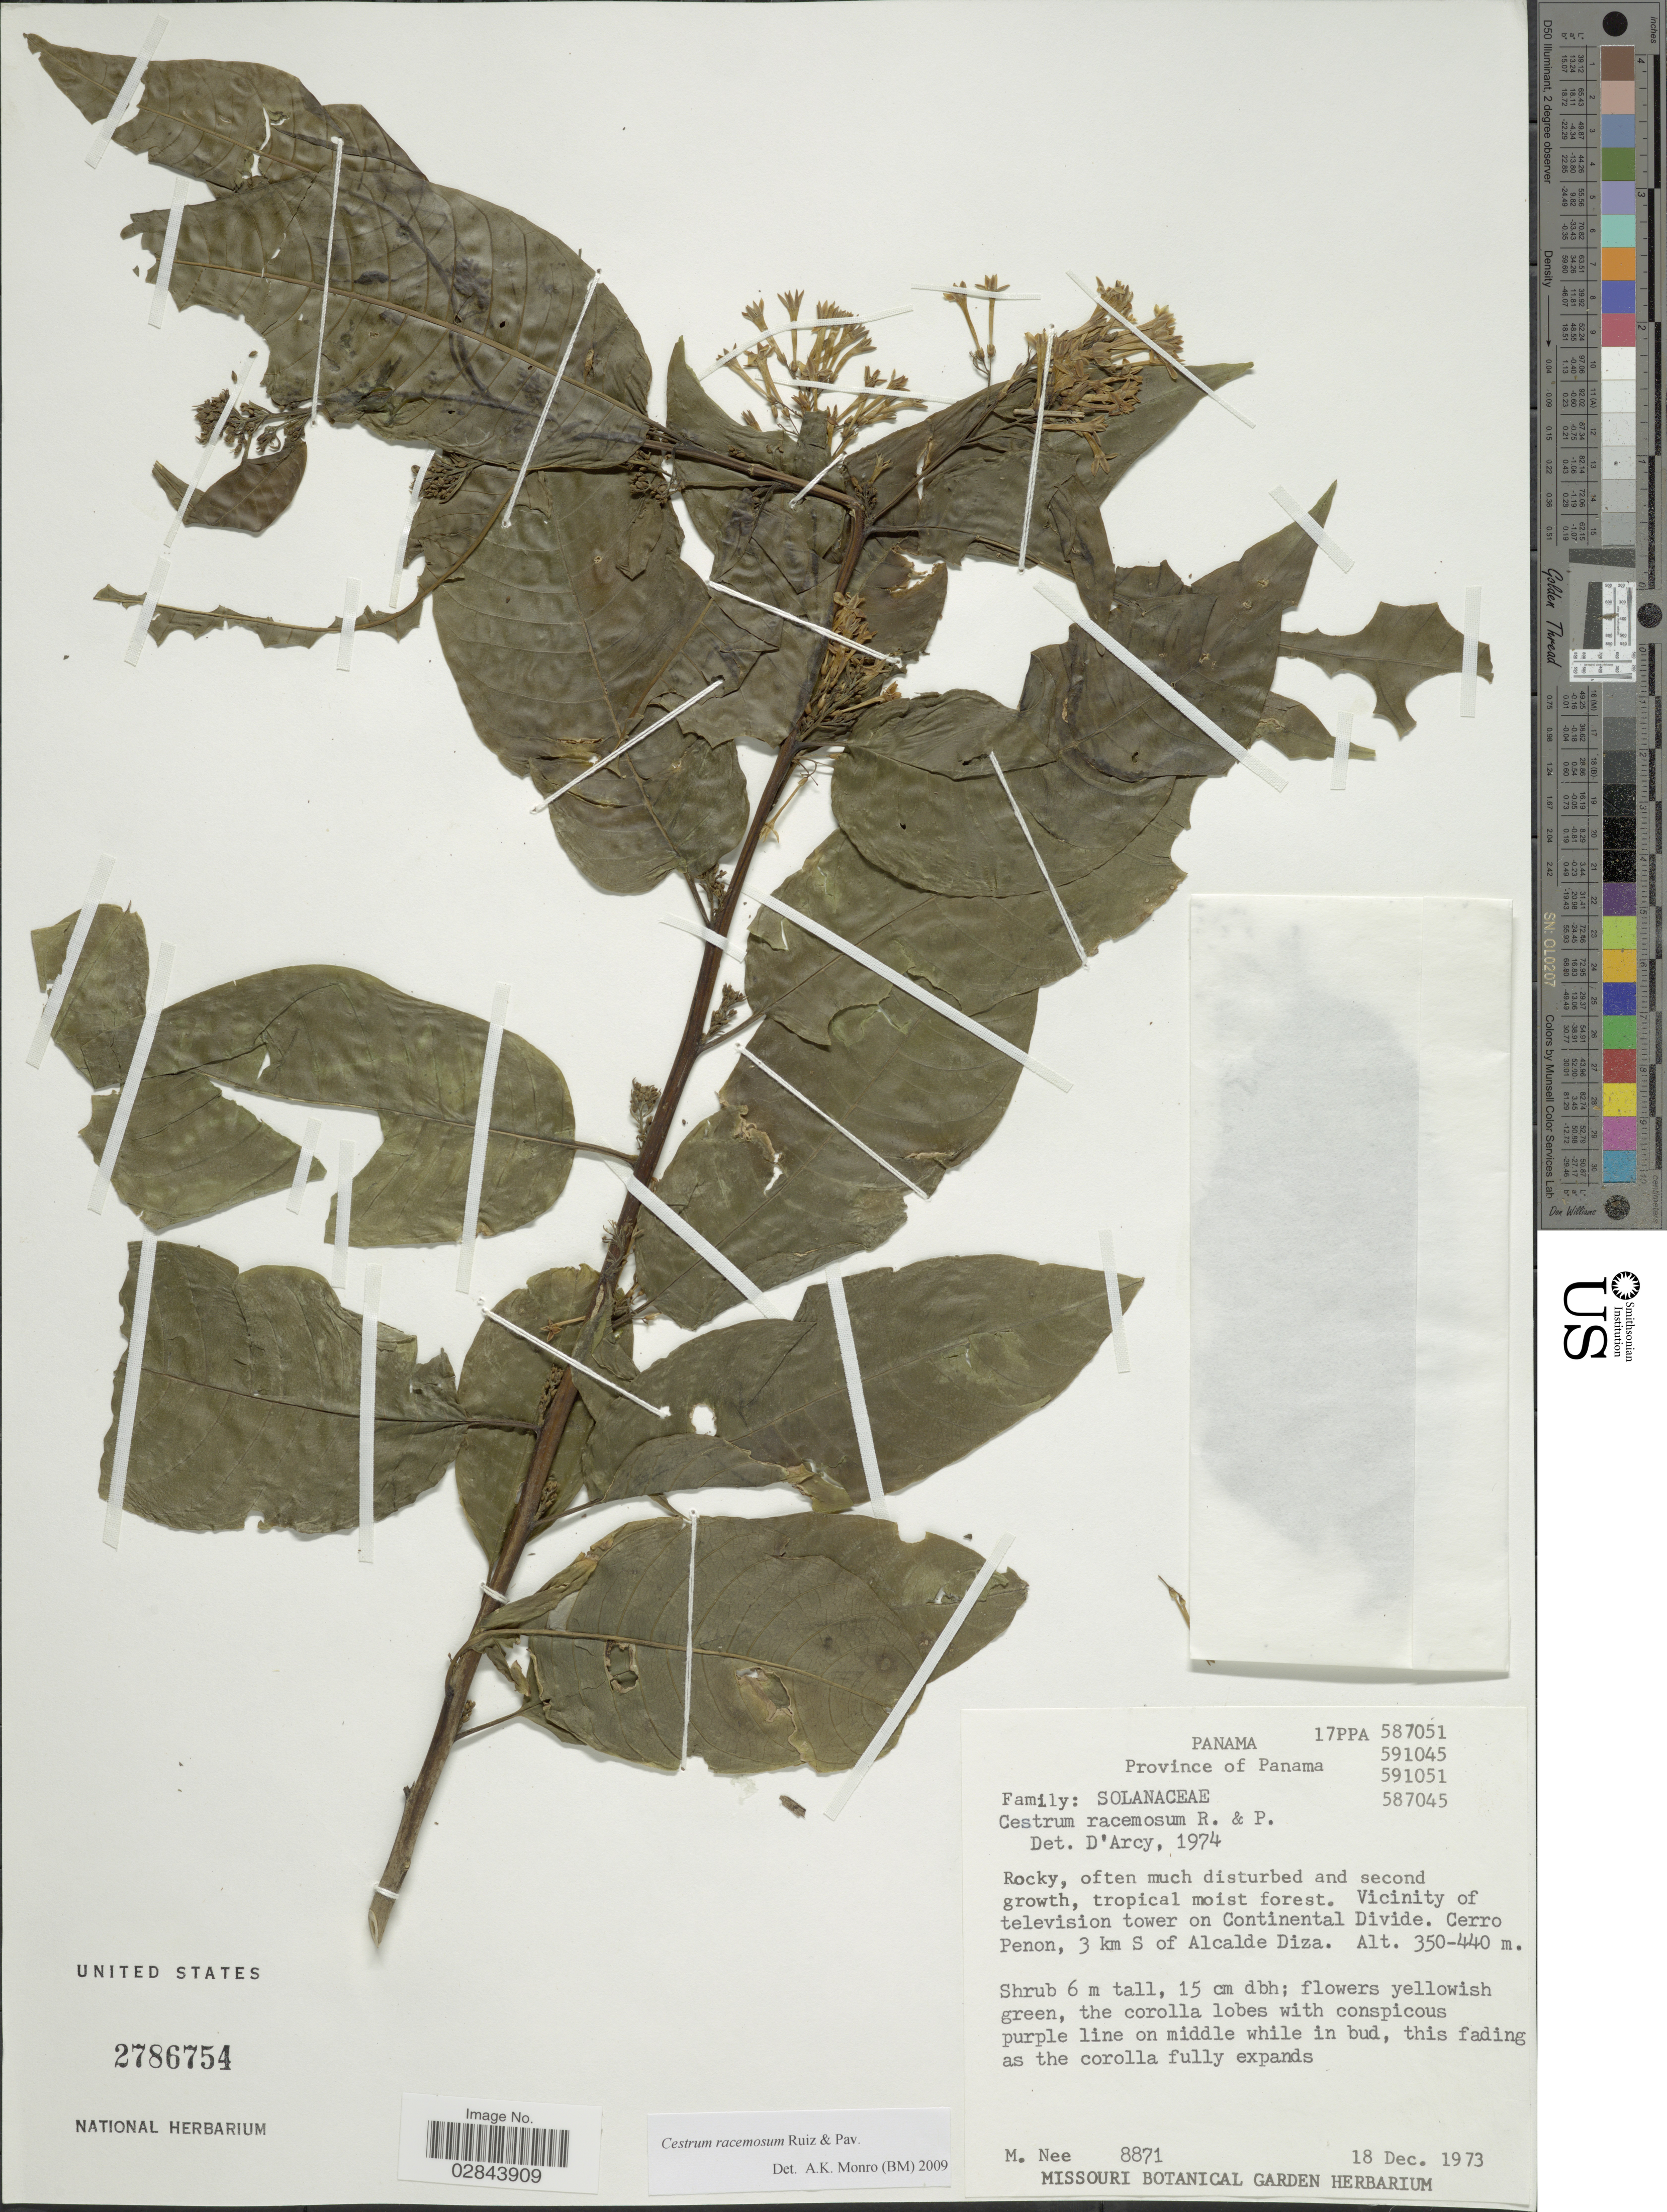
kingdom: Plantae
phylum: Tracheophyta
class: Magnoliopsida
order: Solanales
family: Solanaceae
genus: Cestrum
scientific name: Cestrum racemosum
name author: Ruiz & Pav.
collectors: M. Nee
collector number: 8871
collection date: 1973-12-18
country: Panama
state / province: Panamá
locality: Vicinity of television tower on Continental Divide. Cerro Penon, 3 km S of Alcalde Diza.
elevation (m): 350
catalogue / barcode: US 2786754